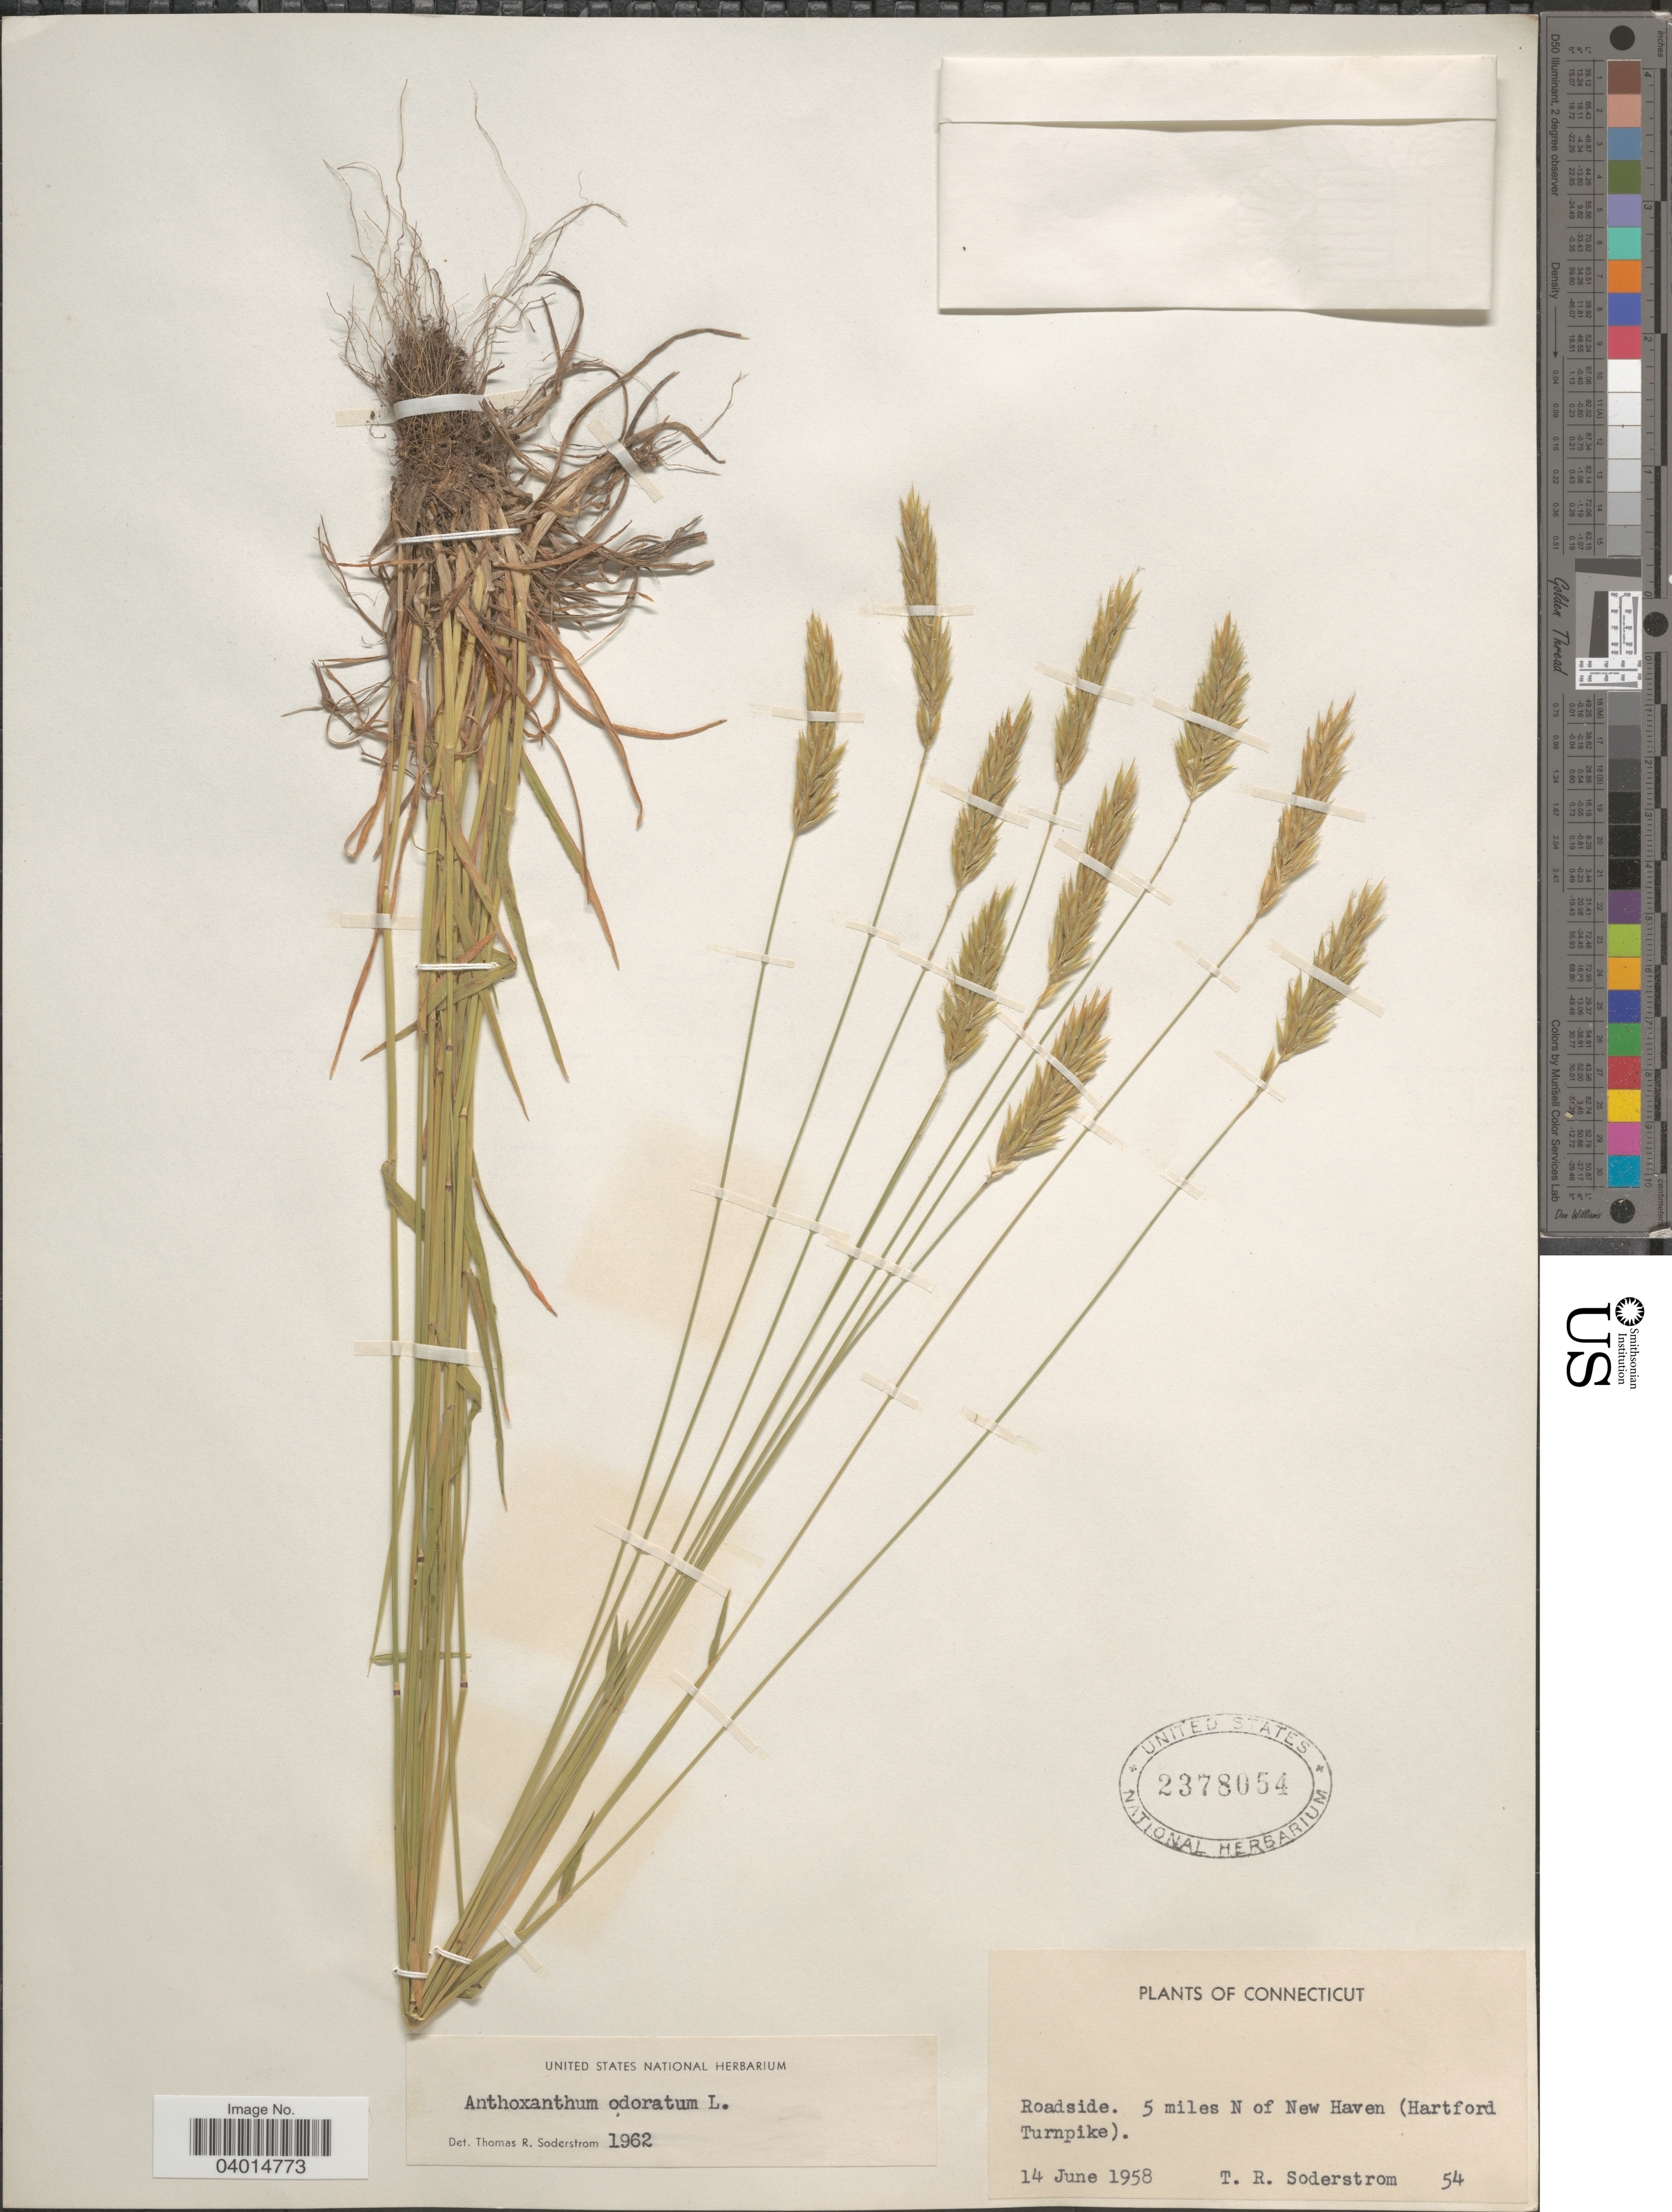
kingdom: Plantae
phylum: Tracheophyta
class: Liliopsida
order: Poales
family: Poaceae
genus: Anthoxanthum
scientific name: Anthoxanthum odoratum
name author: L.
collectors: T. R. Soderstrom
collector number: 54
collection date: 1958-06-14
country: United States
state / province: Connecticut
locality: Roadside. 5 miles N of New Haven (Hartford Turnpike).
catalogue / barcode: US 2378054